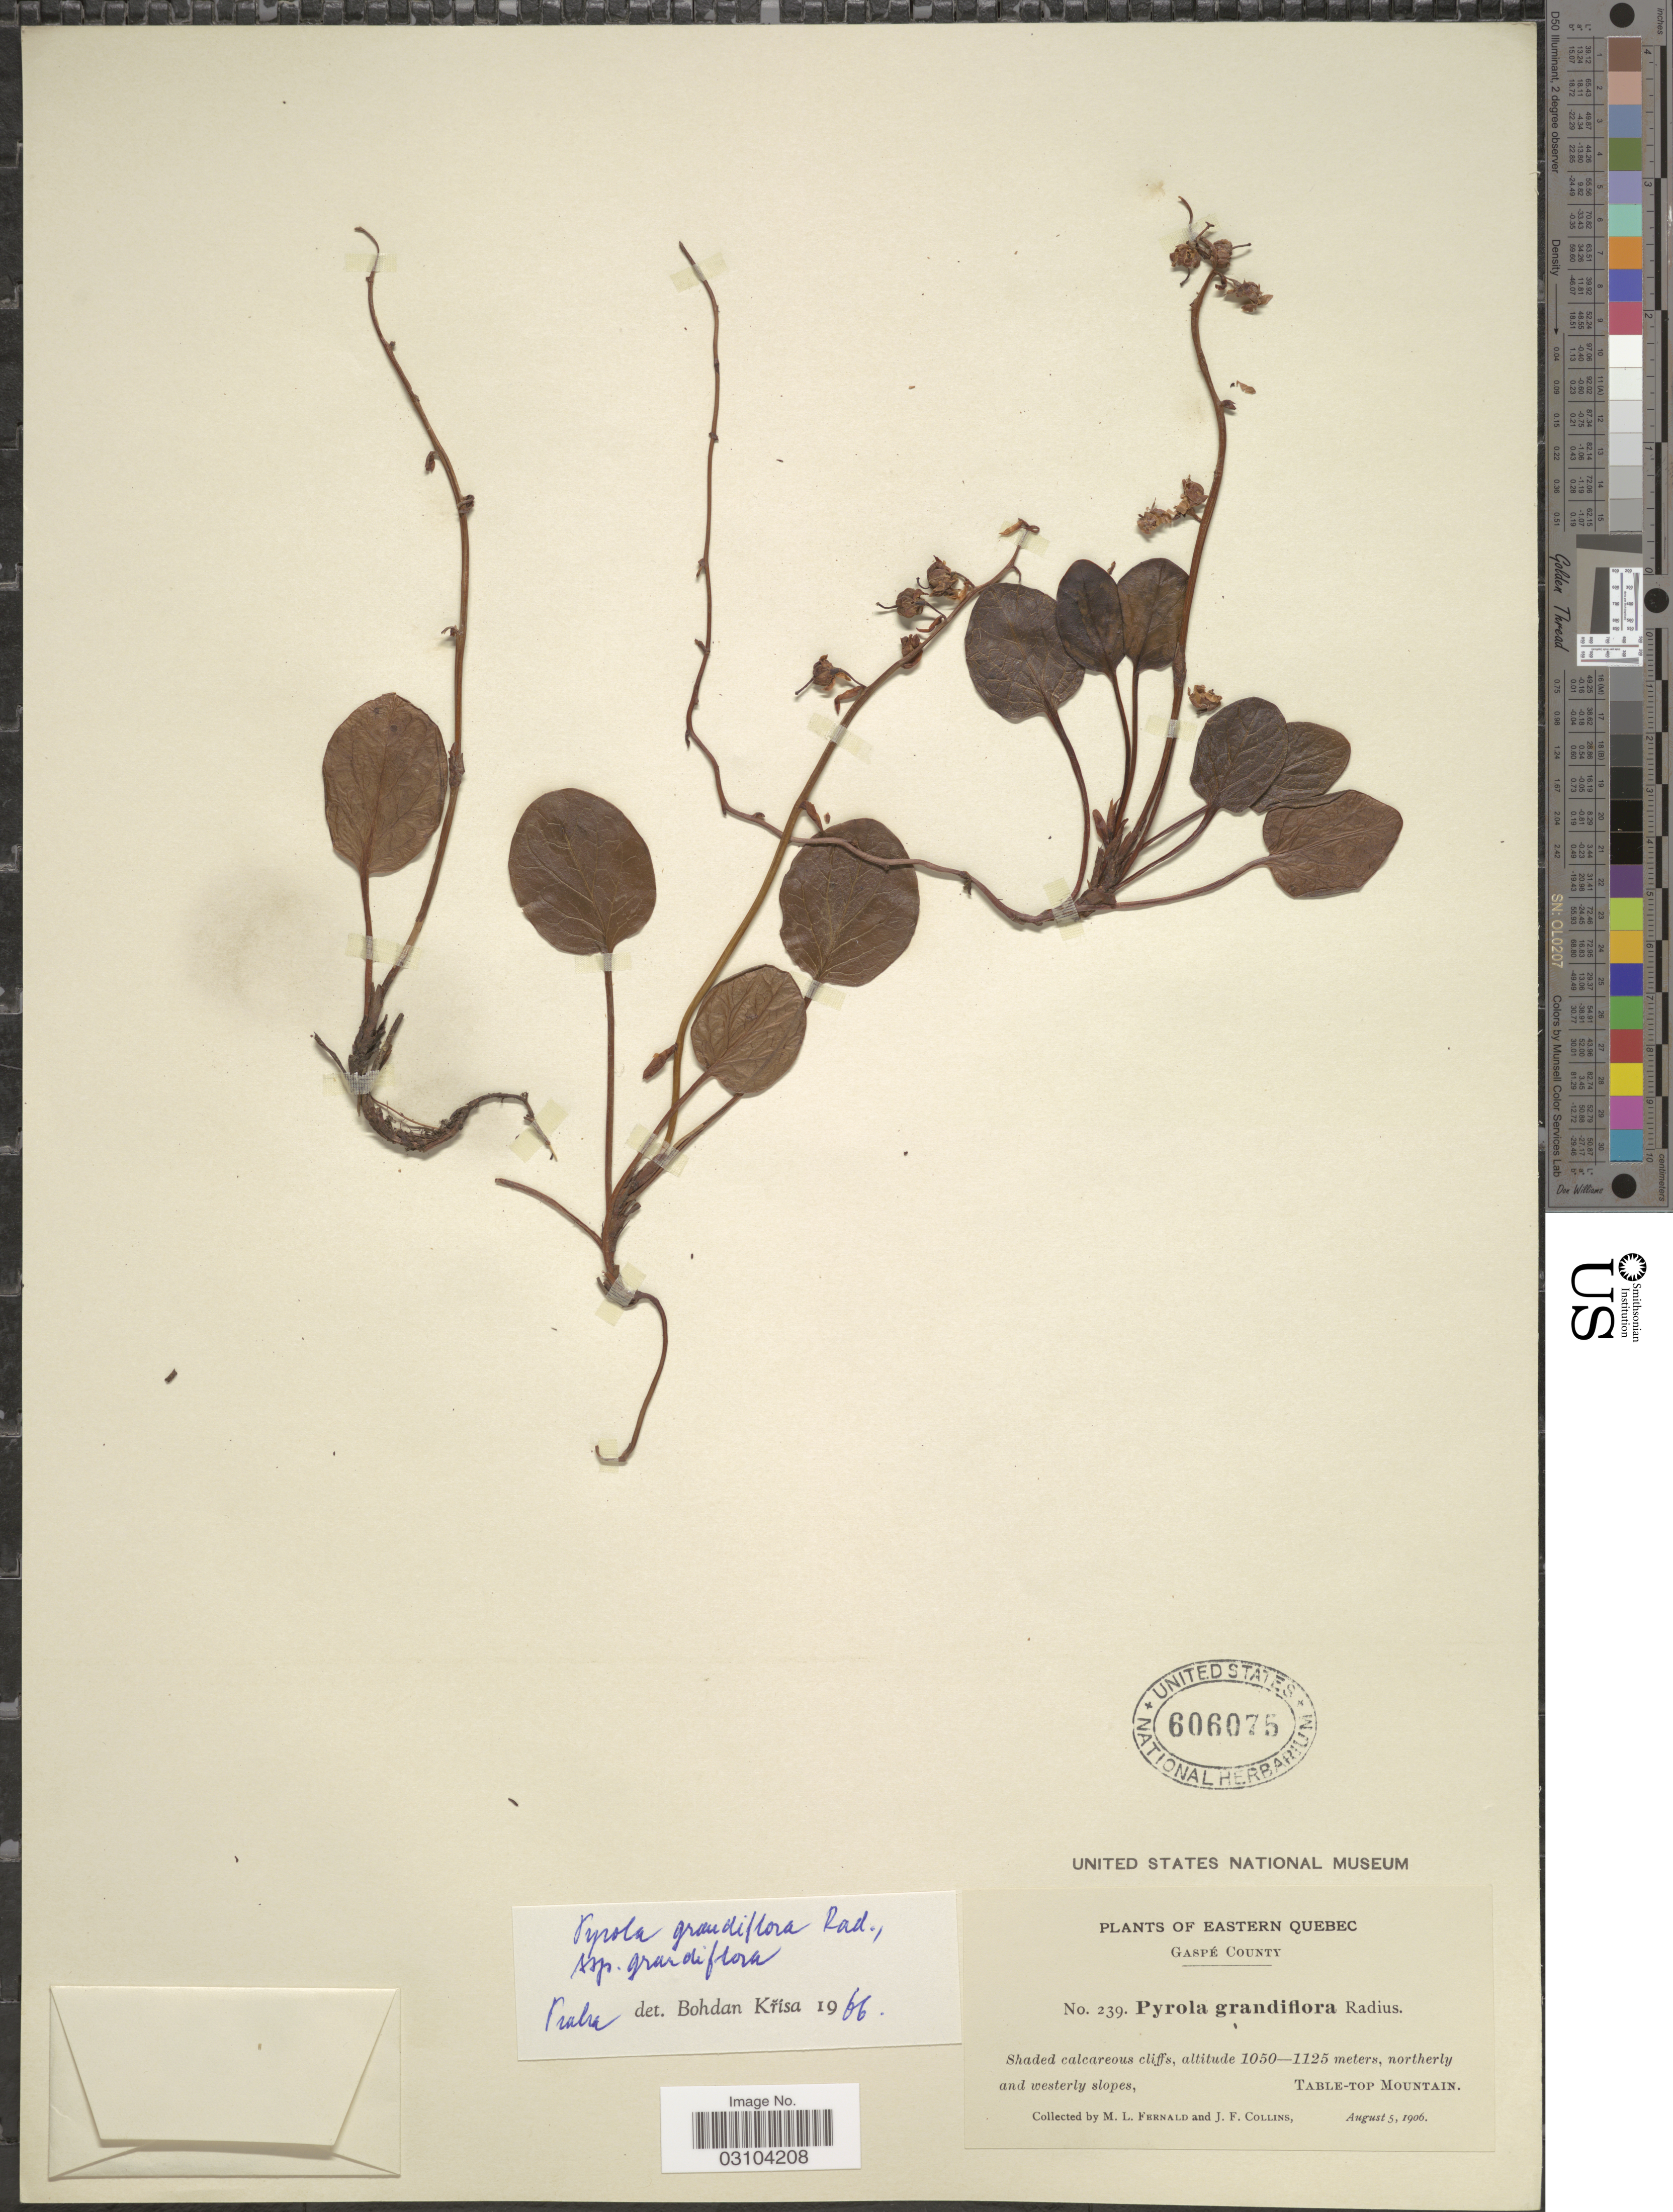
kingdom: Plantae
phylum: Tracheophyta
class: Magnoliopsida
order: Ericales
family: Ericaceae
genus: Pyrola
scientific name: Pyrola grandiflora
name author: Radius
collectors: M. L. Fernald & J. Collins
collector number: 239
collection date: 1906-08-05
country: Canada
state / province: Quebec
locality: Eastern Quebec. Gaspé County. Table-Top Mountain.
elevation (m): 1050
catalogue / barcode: US 606075